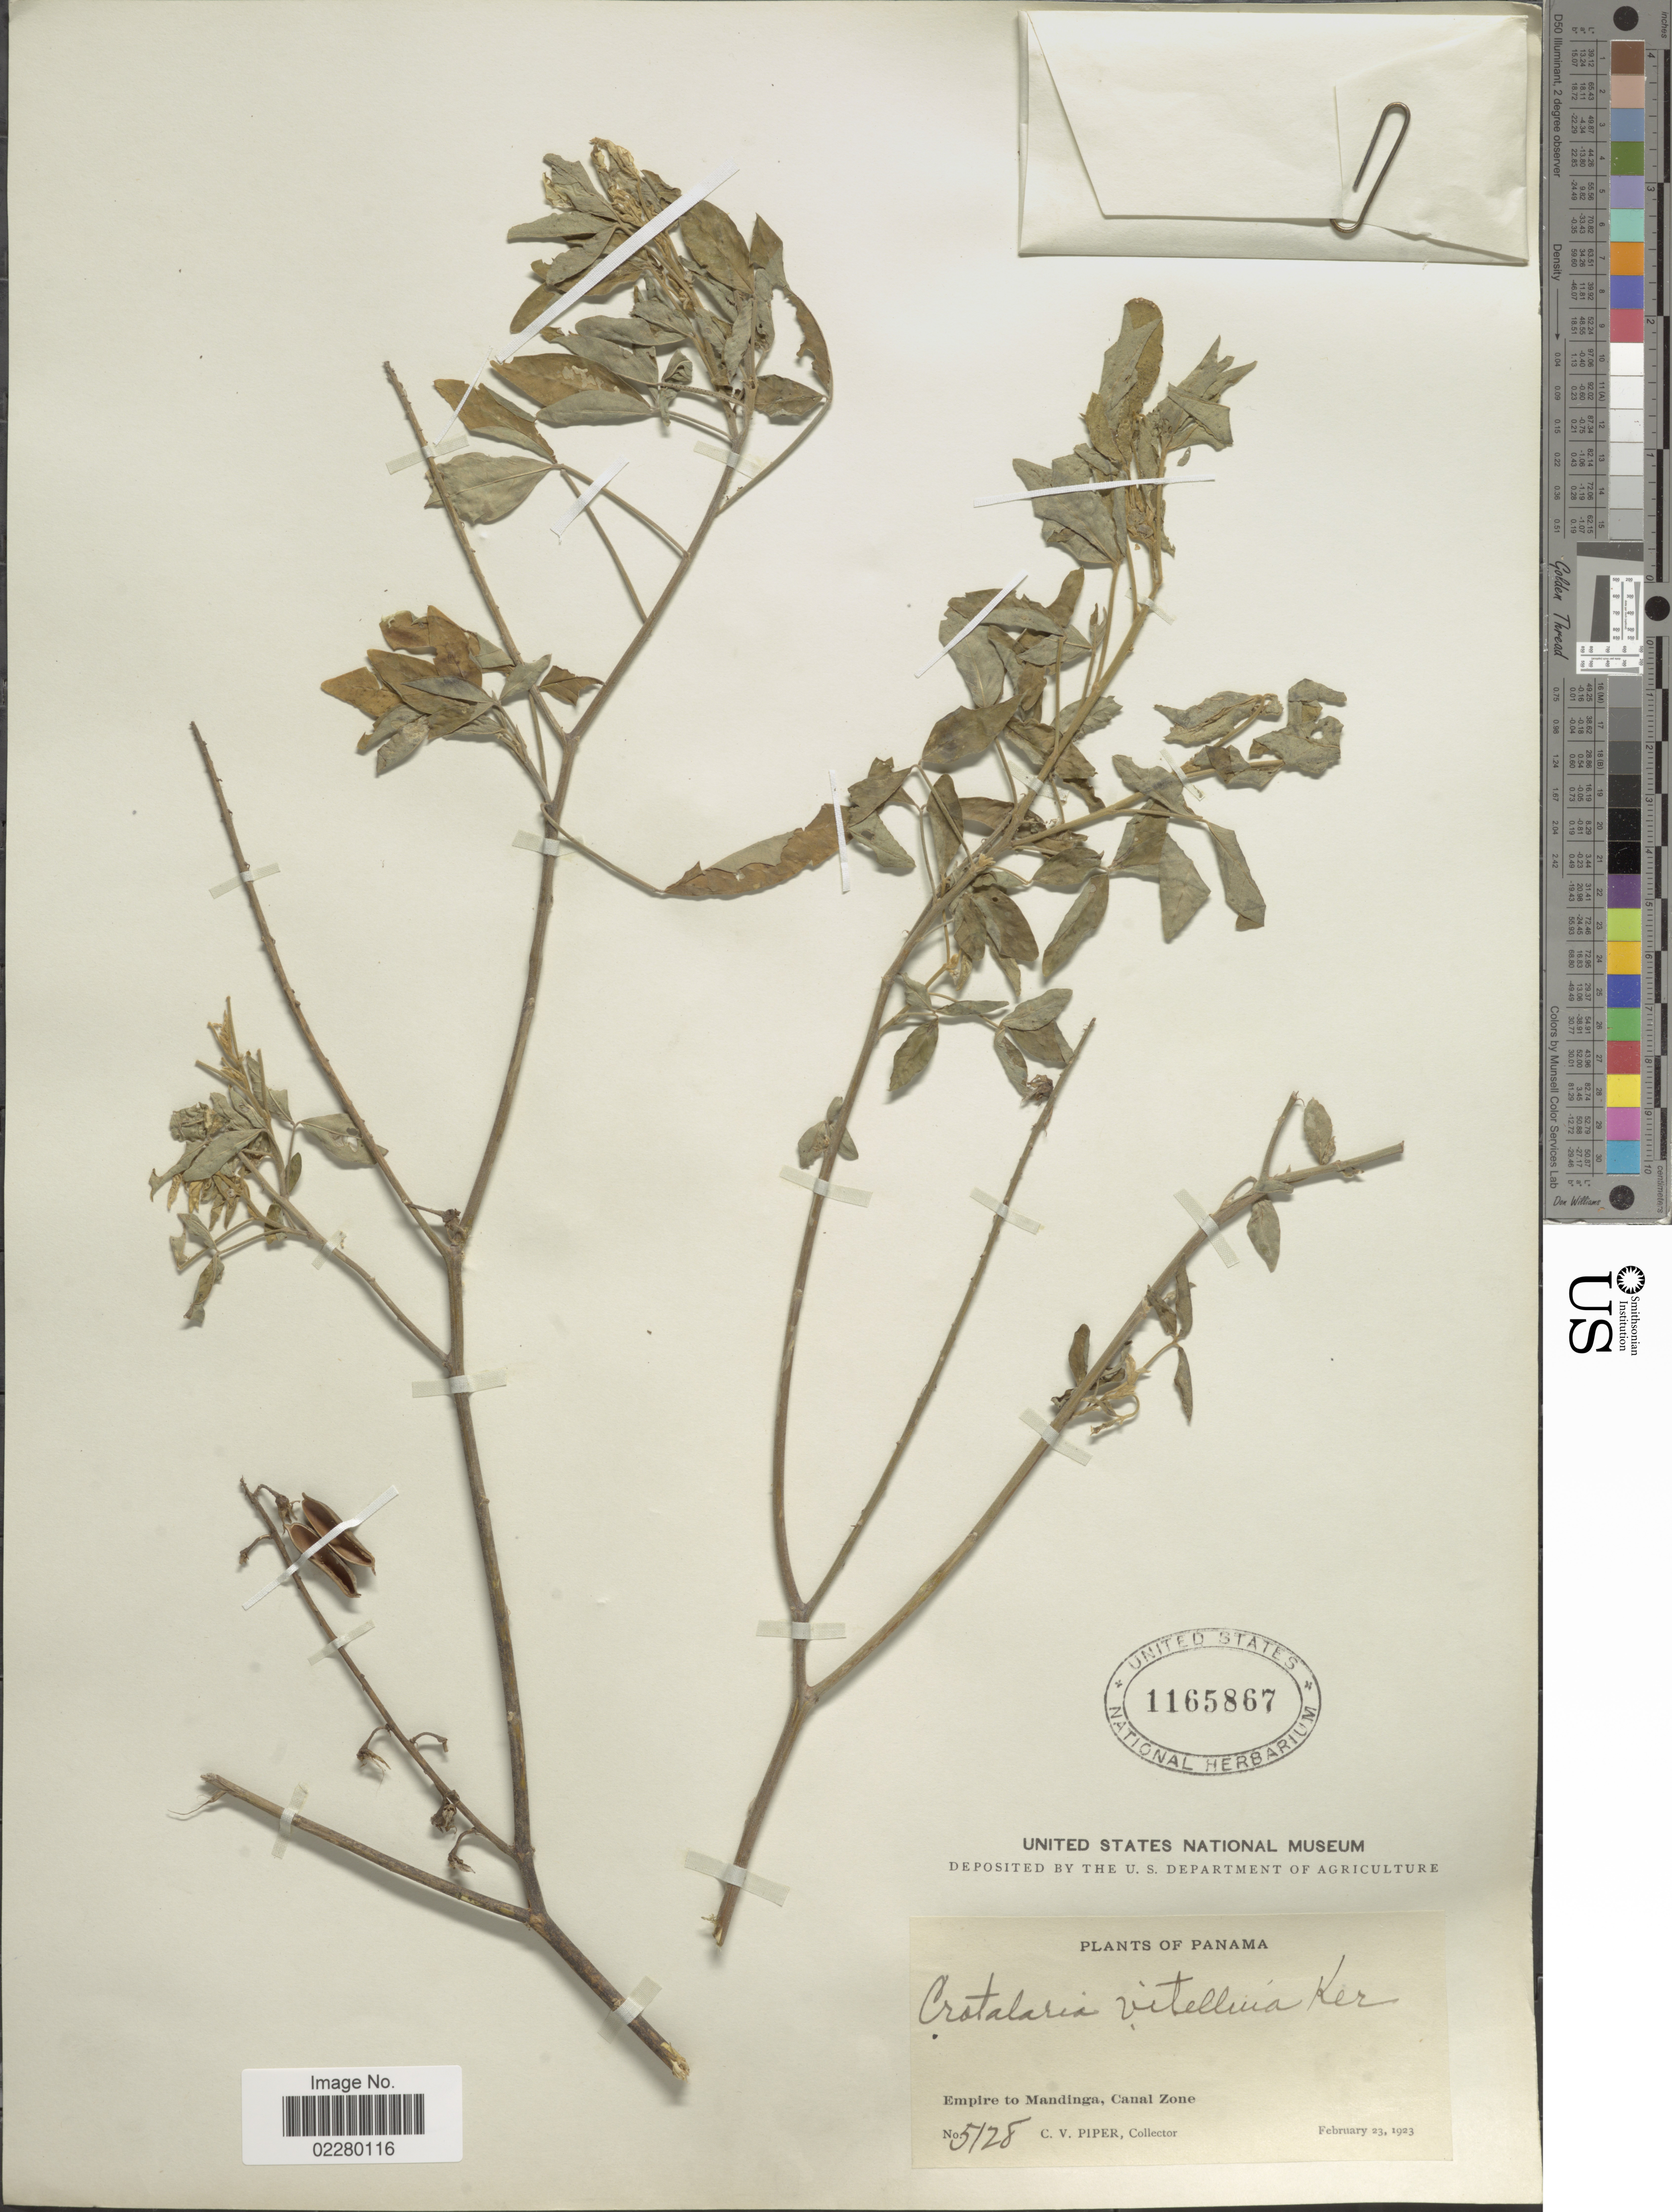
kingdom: Plantae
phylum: Tracheophyta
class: Magnoliopsida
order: Fabales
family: Fabaceae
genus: Crotalaria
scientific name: Crotalaria cajanifolia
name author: Kunth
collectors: C. V. Piper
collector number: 5128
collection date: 1923-02-23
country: Panama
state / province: Colón / Panamá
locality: Empire to Mandinga, Canal Zone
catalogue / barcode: US 1165867